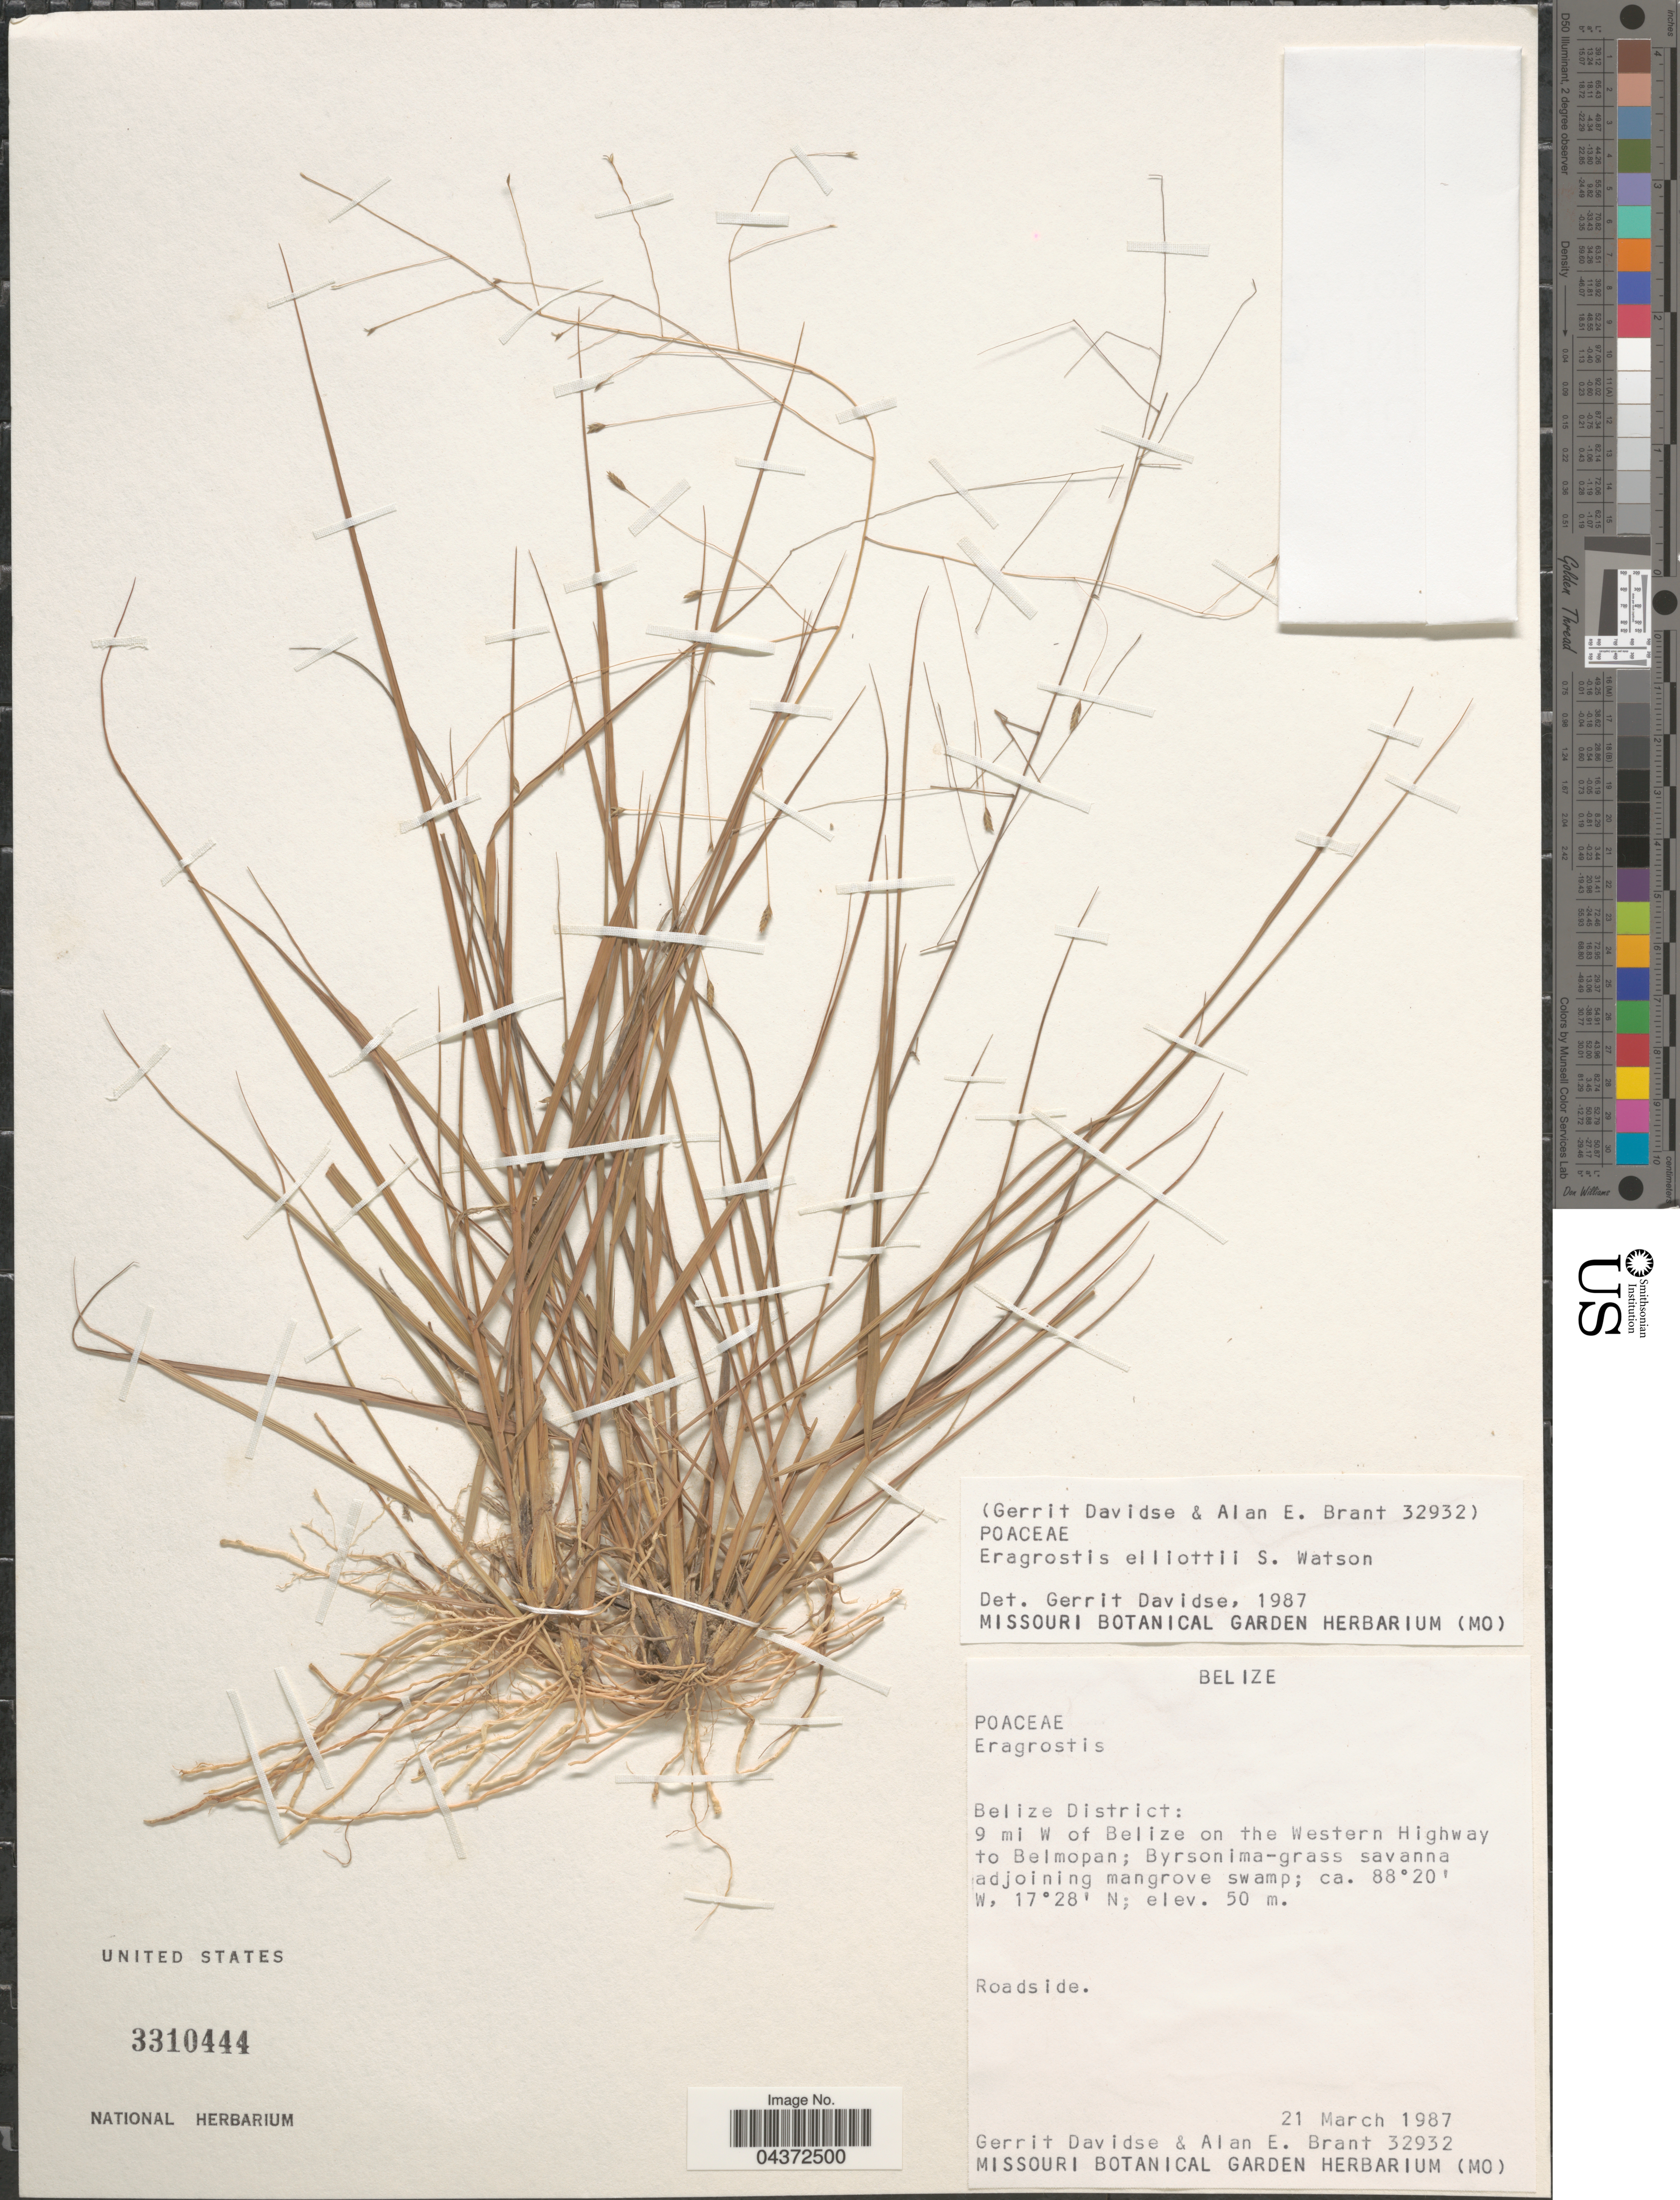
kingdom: Plantae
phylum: Tracheophyta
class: Liliopsida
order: Poales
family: Poaceae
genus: Eragrostis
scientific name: Eragrostis elliottii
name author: S. Watson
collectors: G. Davidse & A. Brant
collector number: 32932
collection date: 1987-03-21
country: Belize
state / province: Belize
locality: Belize District: 9 mi W of Belize on the Western Highway to Belmopan; Byrsonima-grass savanna adjoining mangrove swamp. Roadside.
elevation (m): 50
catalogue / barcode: US 3310444